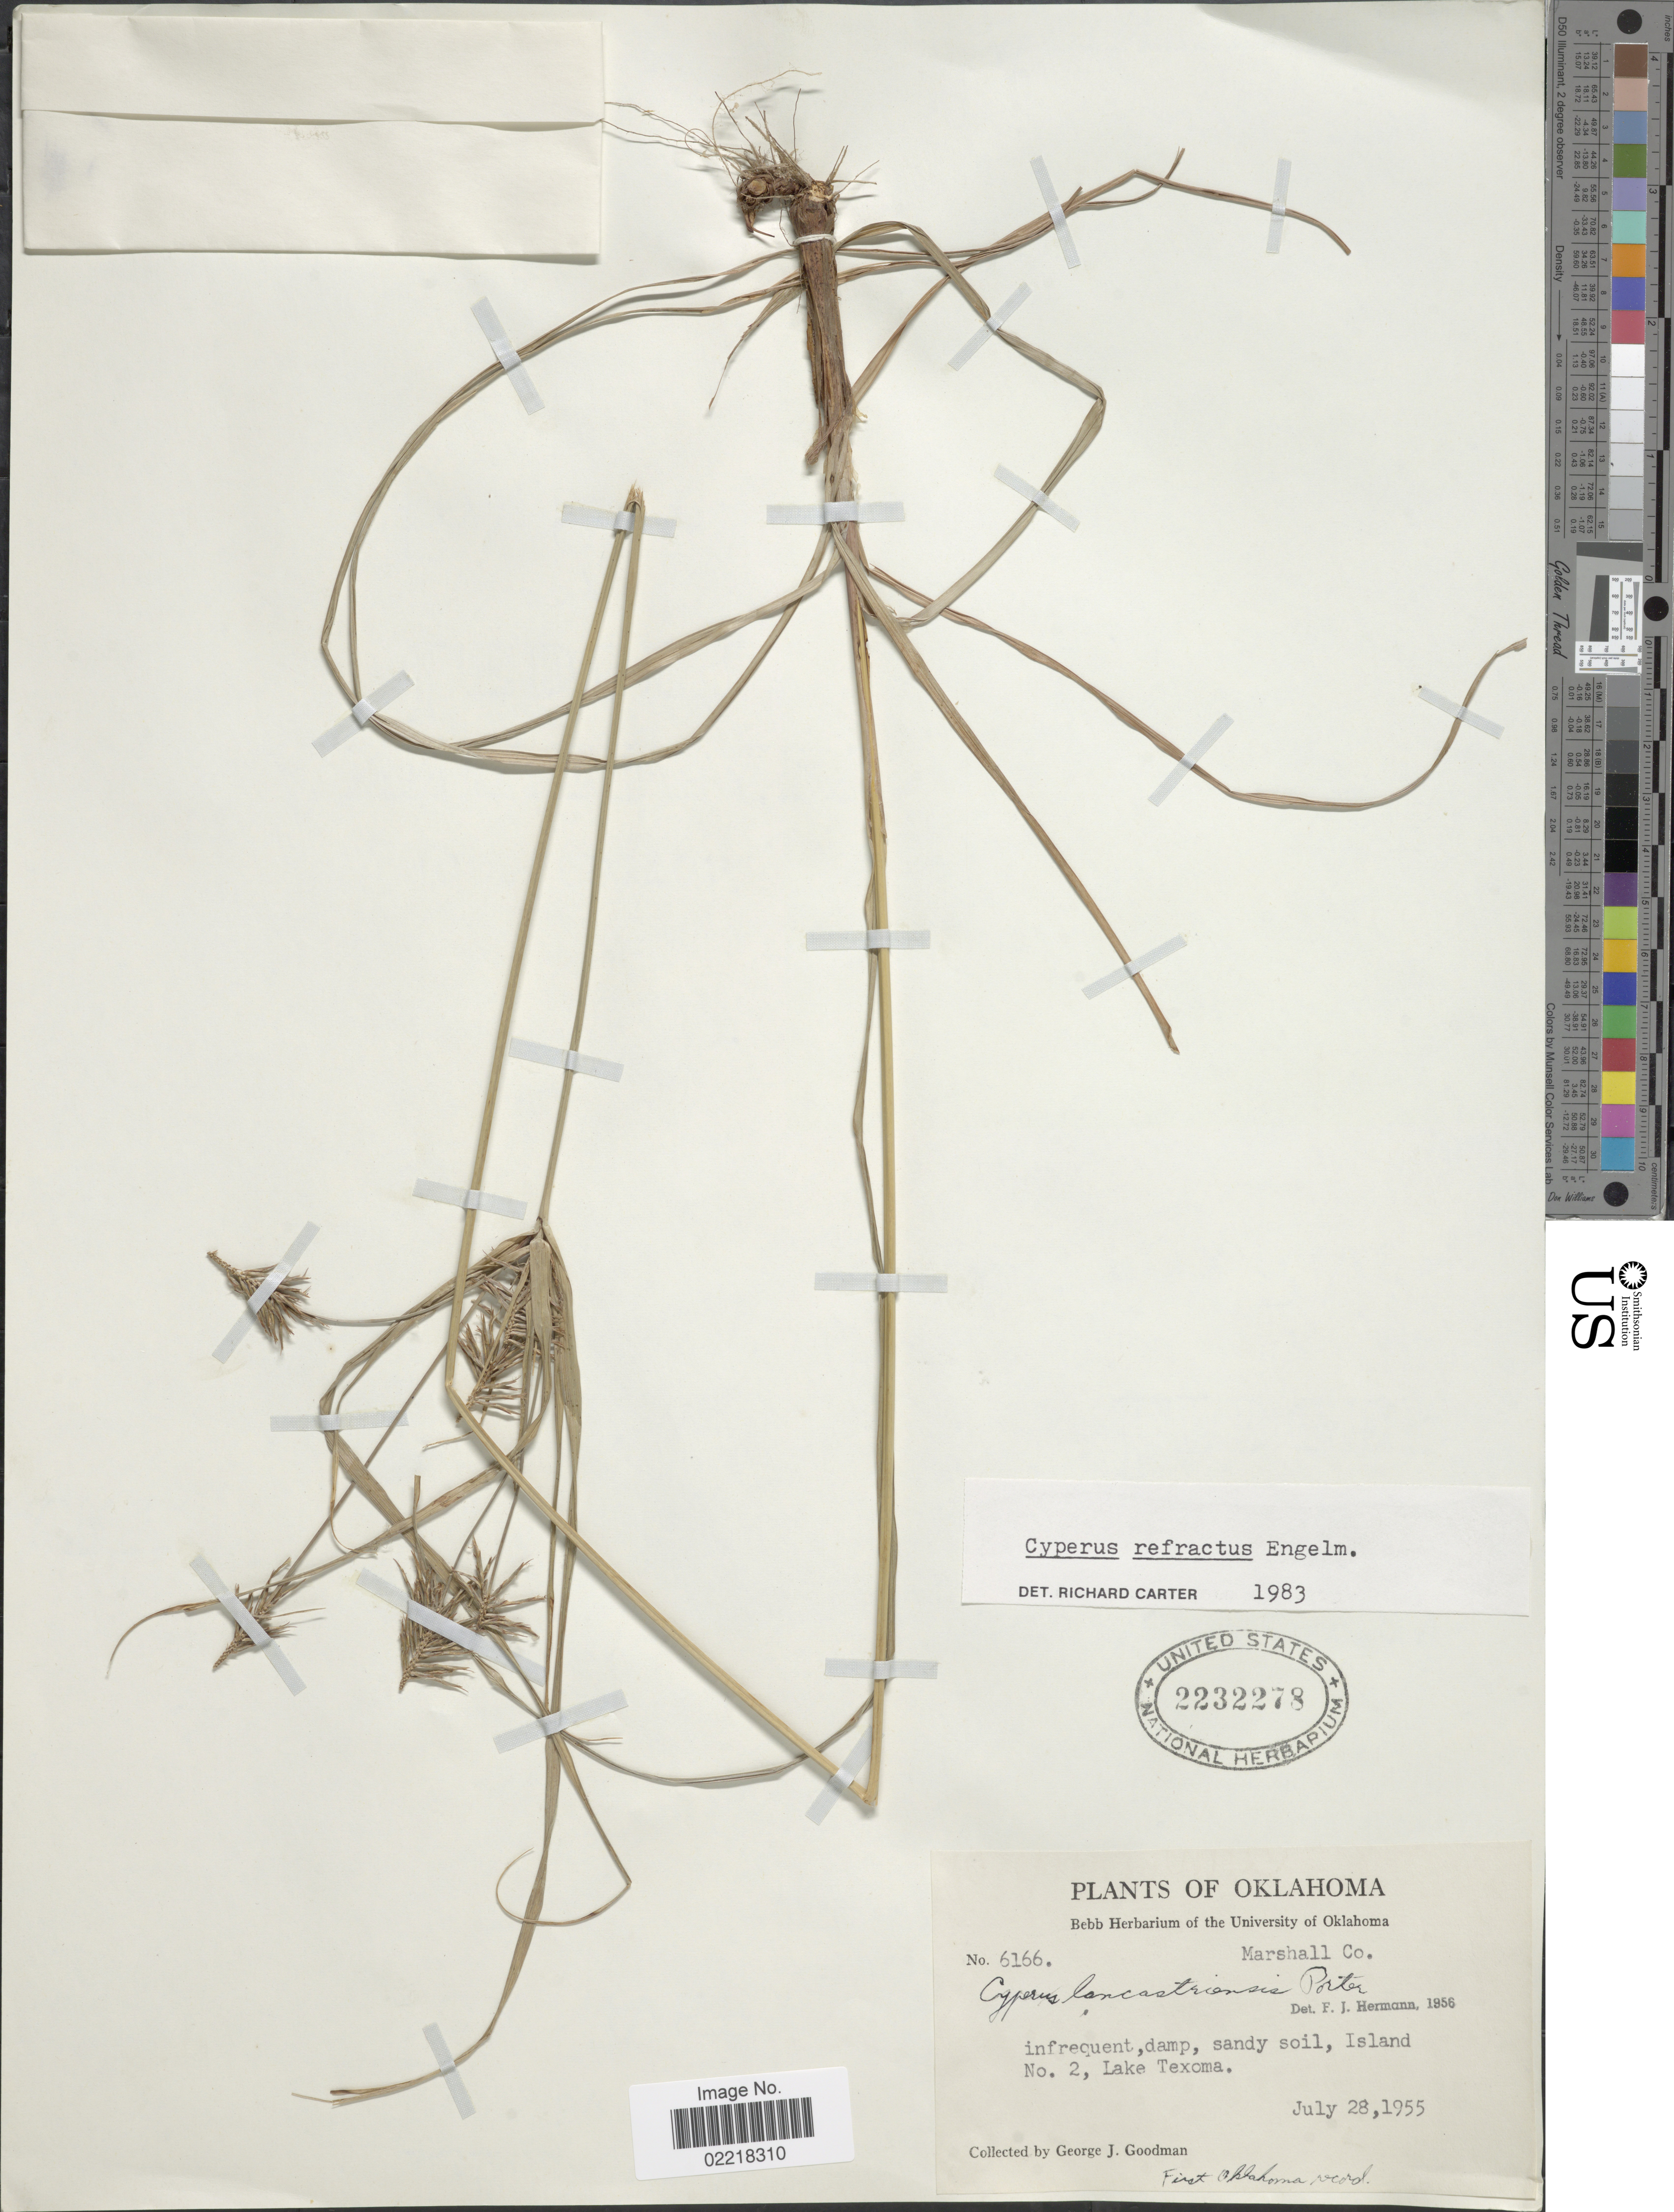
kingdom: Plantae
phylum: Tracheophyta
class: Liliopsida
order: Poales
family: Cyperaceae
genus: Cyperus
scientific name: Cyperus refractus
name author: Engelm. ex Boeckeler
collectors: G. J. Goodman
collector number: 6166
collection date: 1955-07-28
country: United States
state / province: Oklahoma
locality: Marshall Co, Island no 2, Lake Texoma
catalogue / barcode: US 2232278